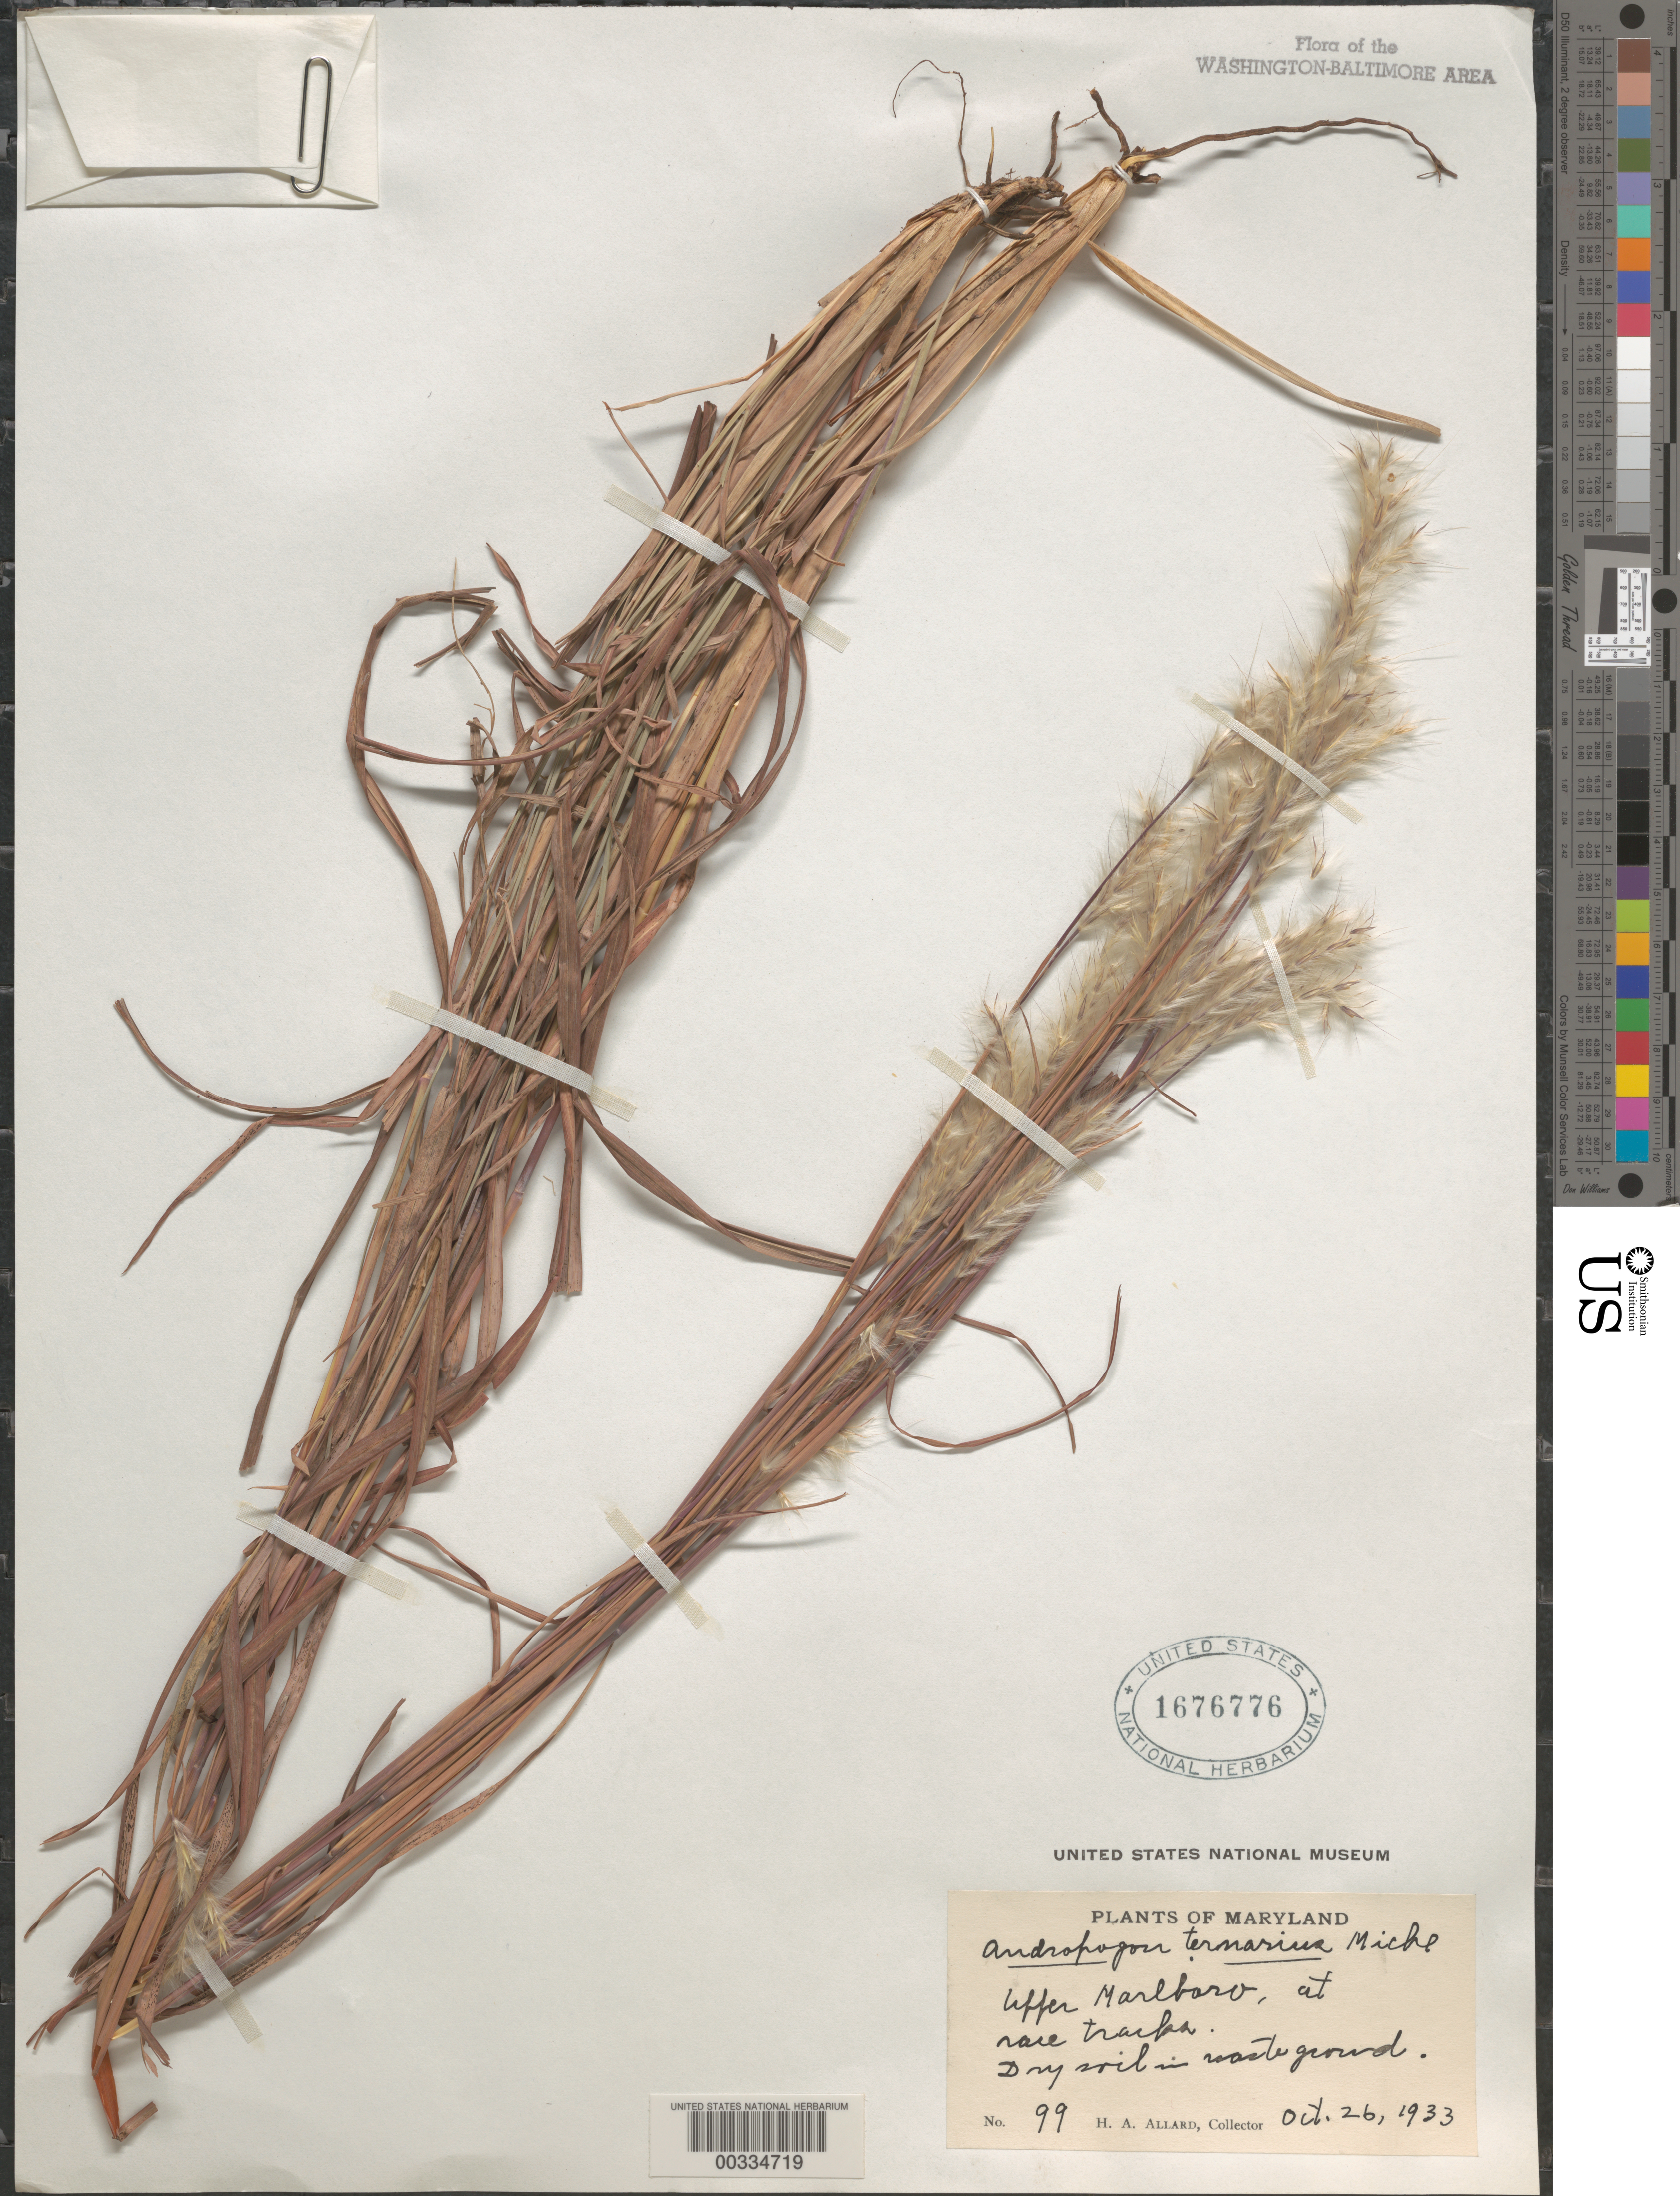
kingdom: Plantae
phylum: Tracheophyta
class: Liliopsida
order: Poales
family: Poaceae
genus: Andropogon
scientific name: Andropogon ternarius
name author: Michx.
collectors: H. A. Allard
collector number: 99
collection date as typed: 26 Oct 1933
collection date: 1933-10-26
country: United States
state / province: Maryland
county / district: Prince George's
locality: Upper Marlboro, Race Tracks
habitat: Dry soil in waste ground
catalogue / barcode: US 1676776